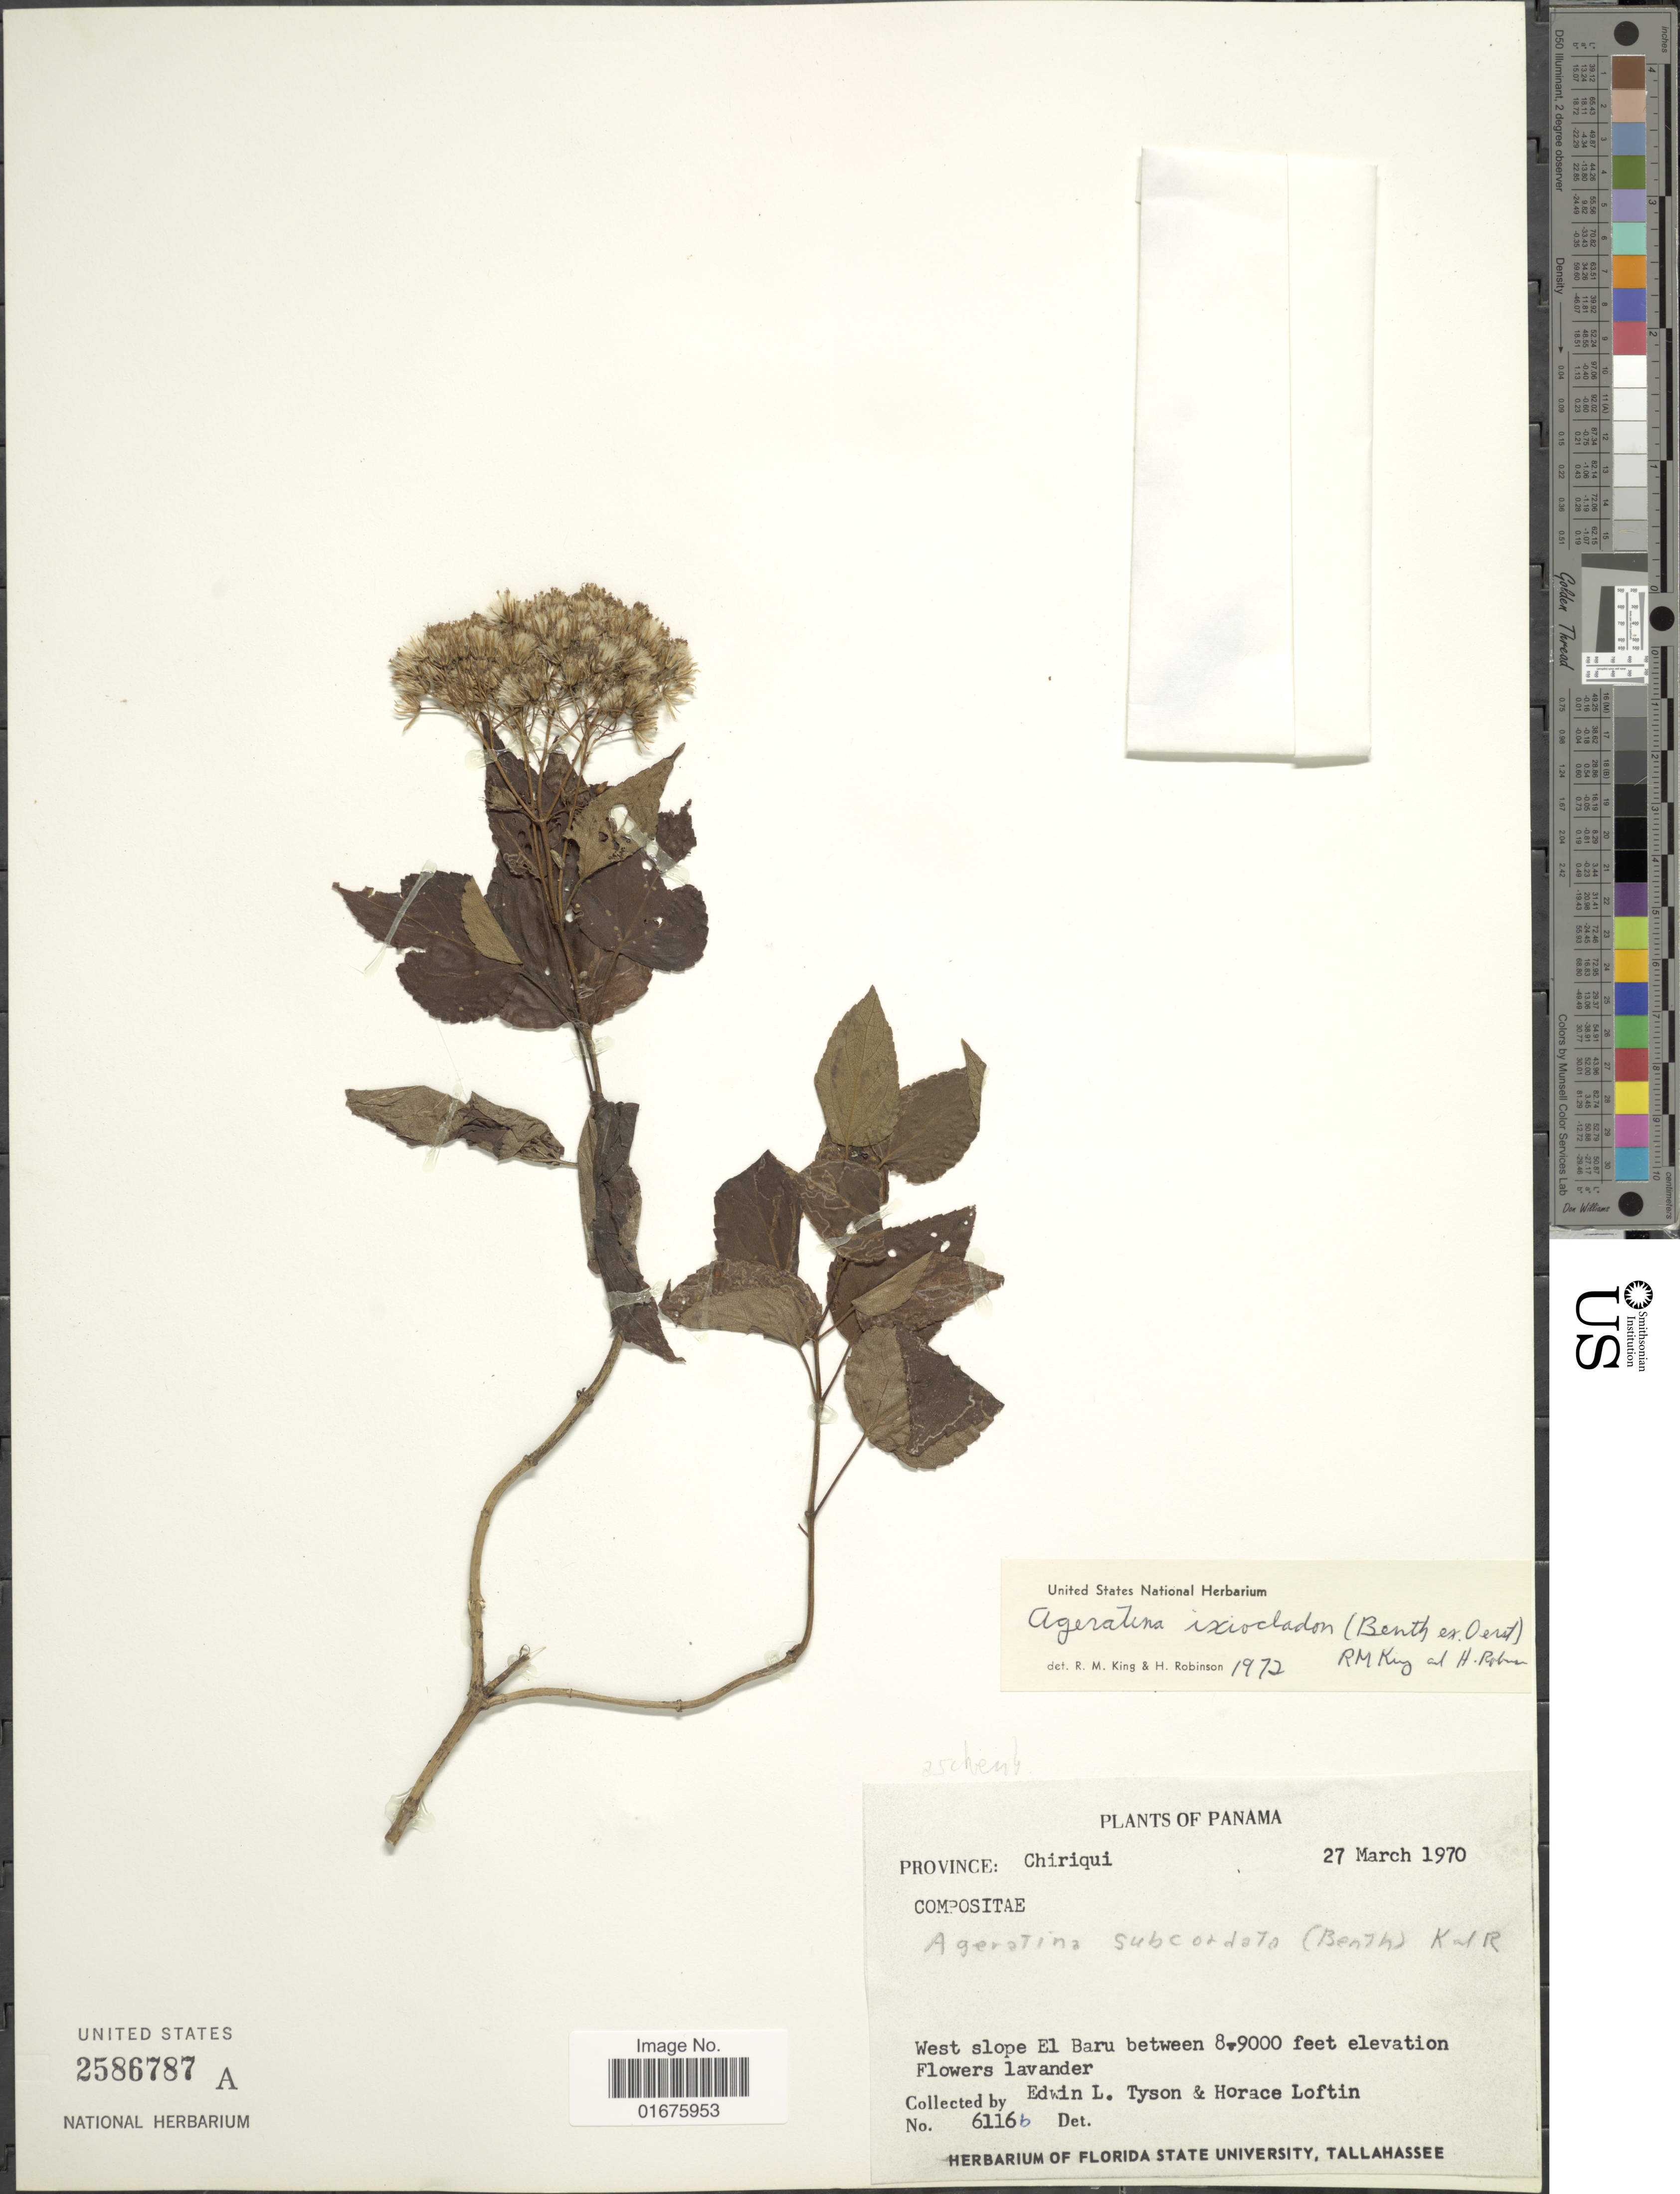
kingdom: Plantae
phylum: Tracheophyta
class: Magnoliopsida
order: Asterales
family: Asteraceae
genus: Ageratina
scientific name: Ageratina ixiocladon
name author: (Benth. ex Oerst.) R.M. King & H. Rob.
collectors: E. L. Tyson & H. Loftin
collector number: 6116b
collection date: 1970-03-27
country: Panama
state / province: Chiriqui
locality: West slope El Baru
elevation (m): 2438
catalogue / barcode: US 2586787A